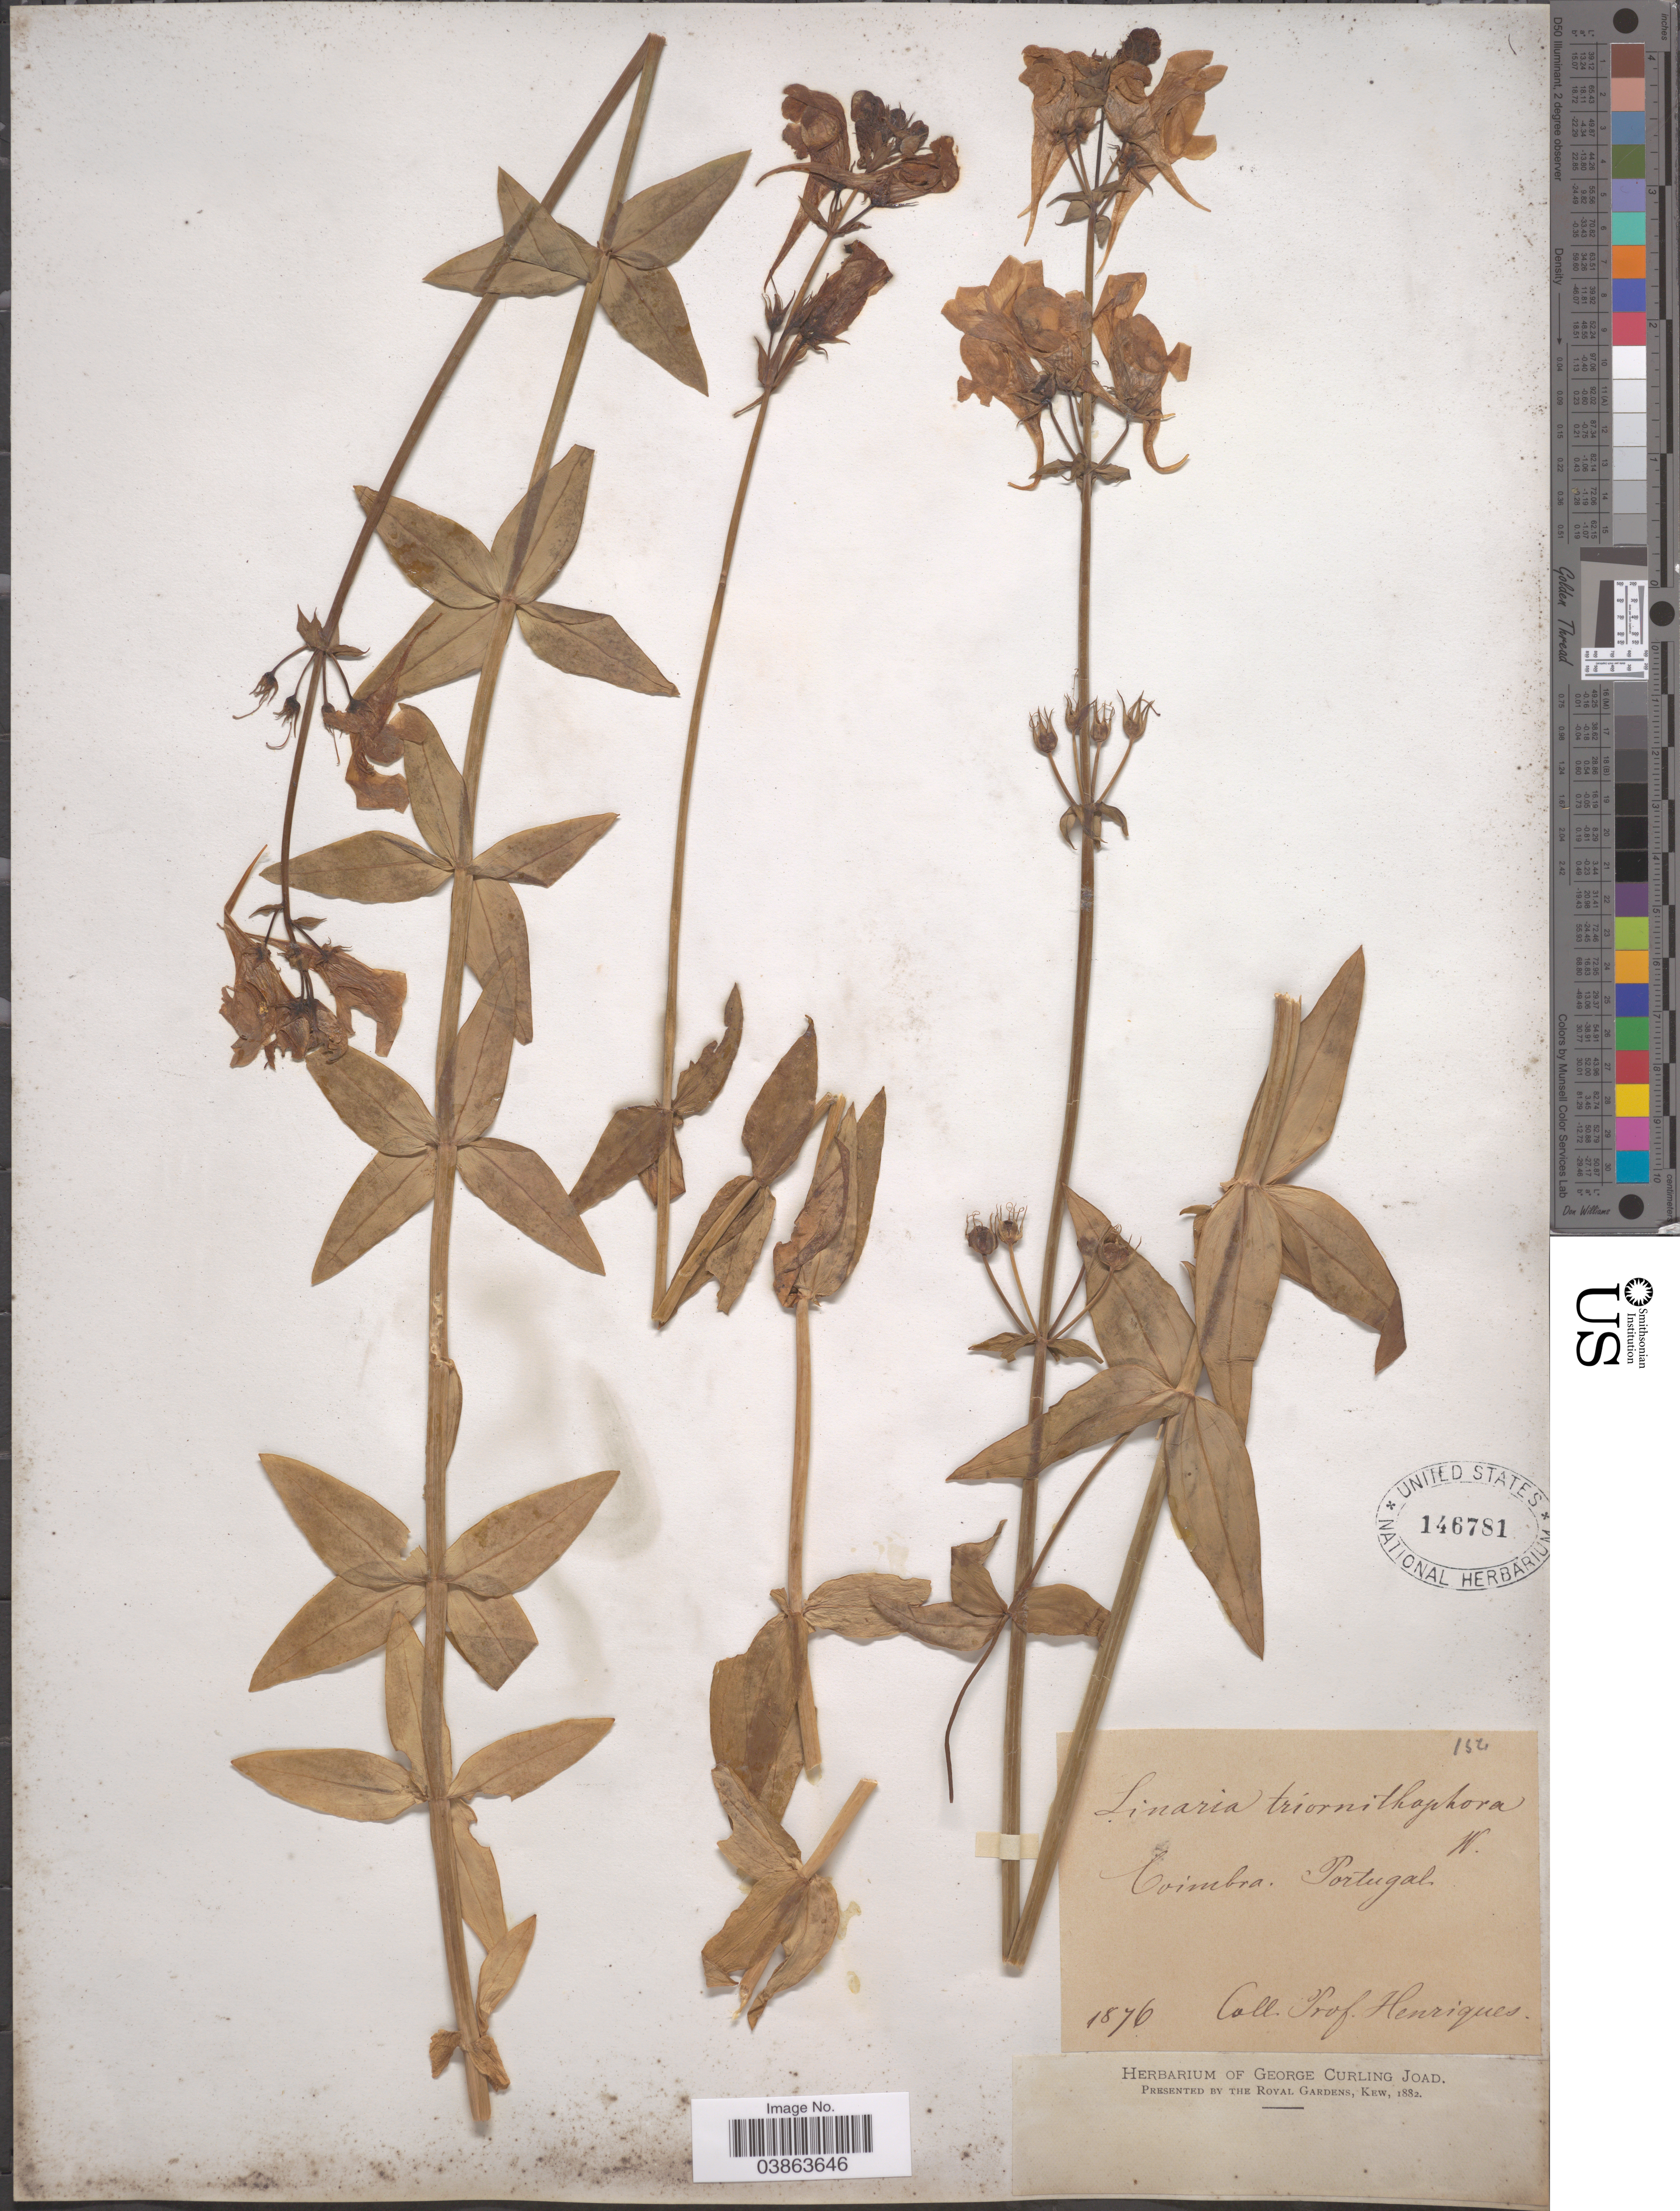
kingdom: Plantae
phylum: Tracheophyta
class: Magnoliopsida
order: Lamiales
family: Plantaginaceae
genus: Linaria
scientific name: Linaria triornithophora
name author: (L.) Cav.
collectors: P. Henriques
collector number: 154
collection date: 1876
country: Portugal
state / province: Coimbra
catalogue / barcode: US 146781